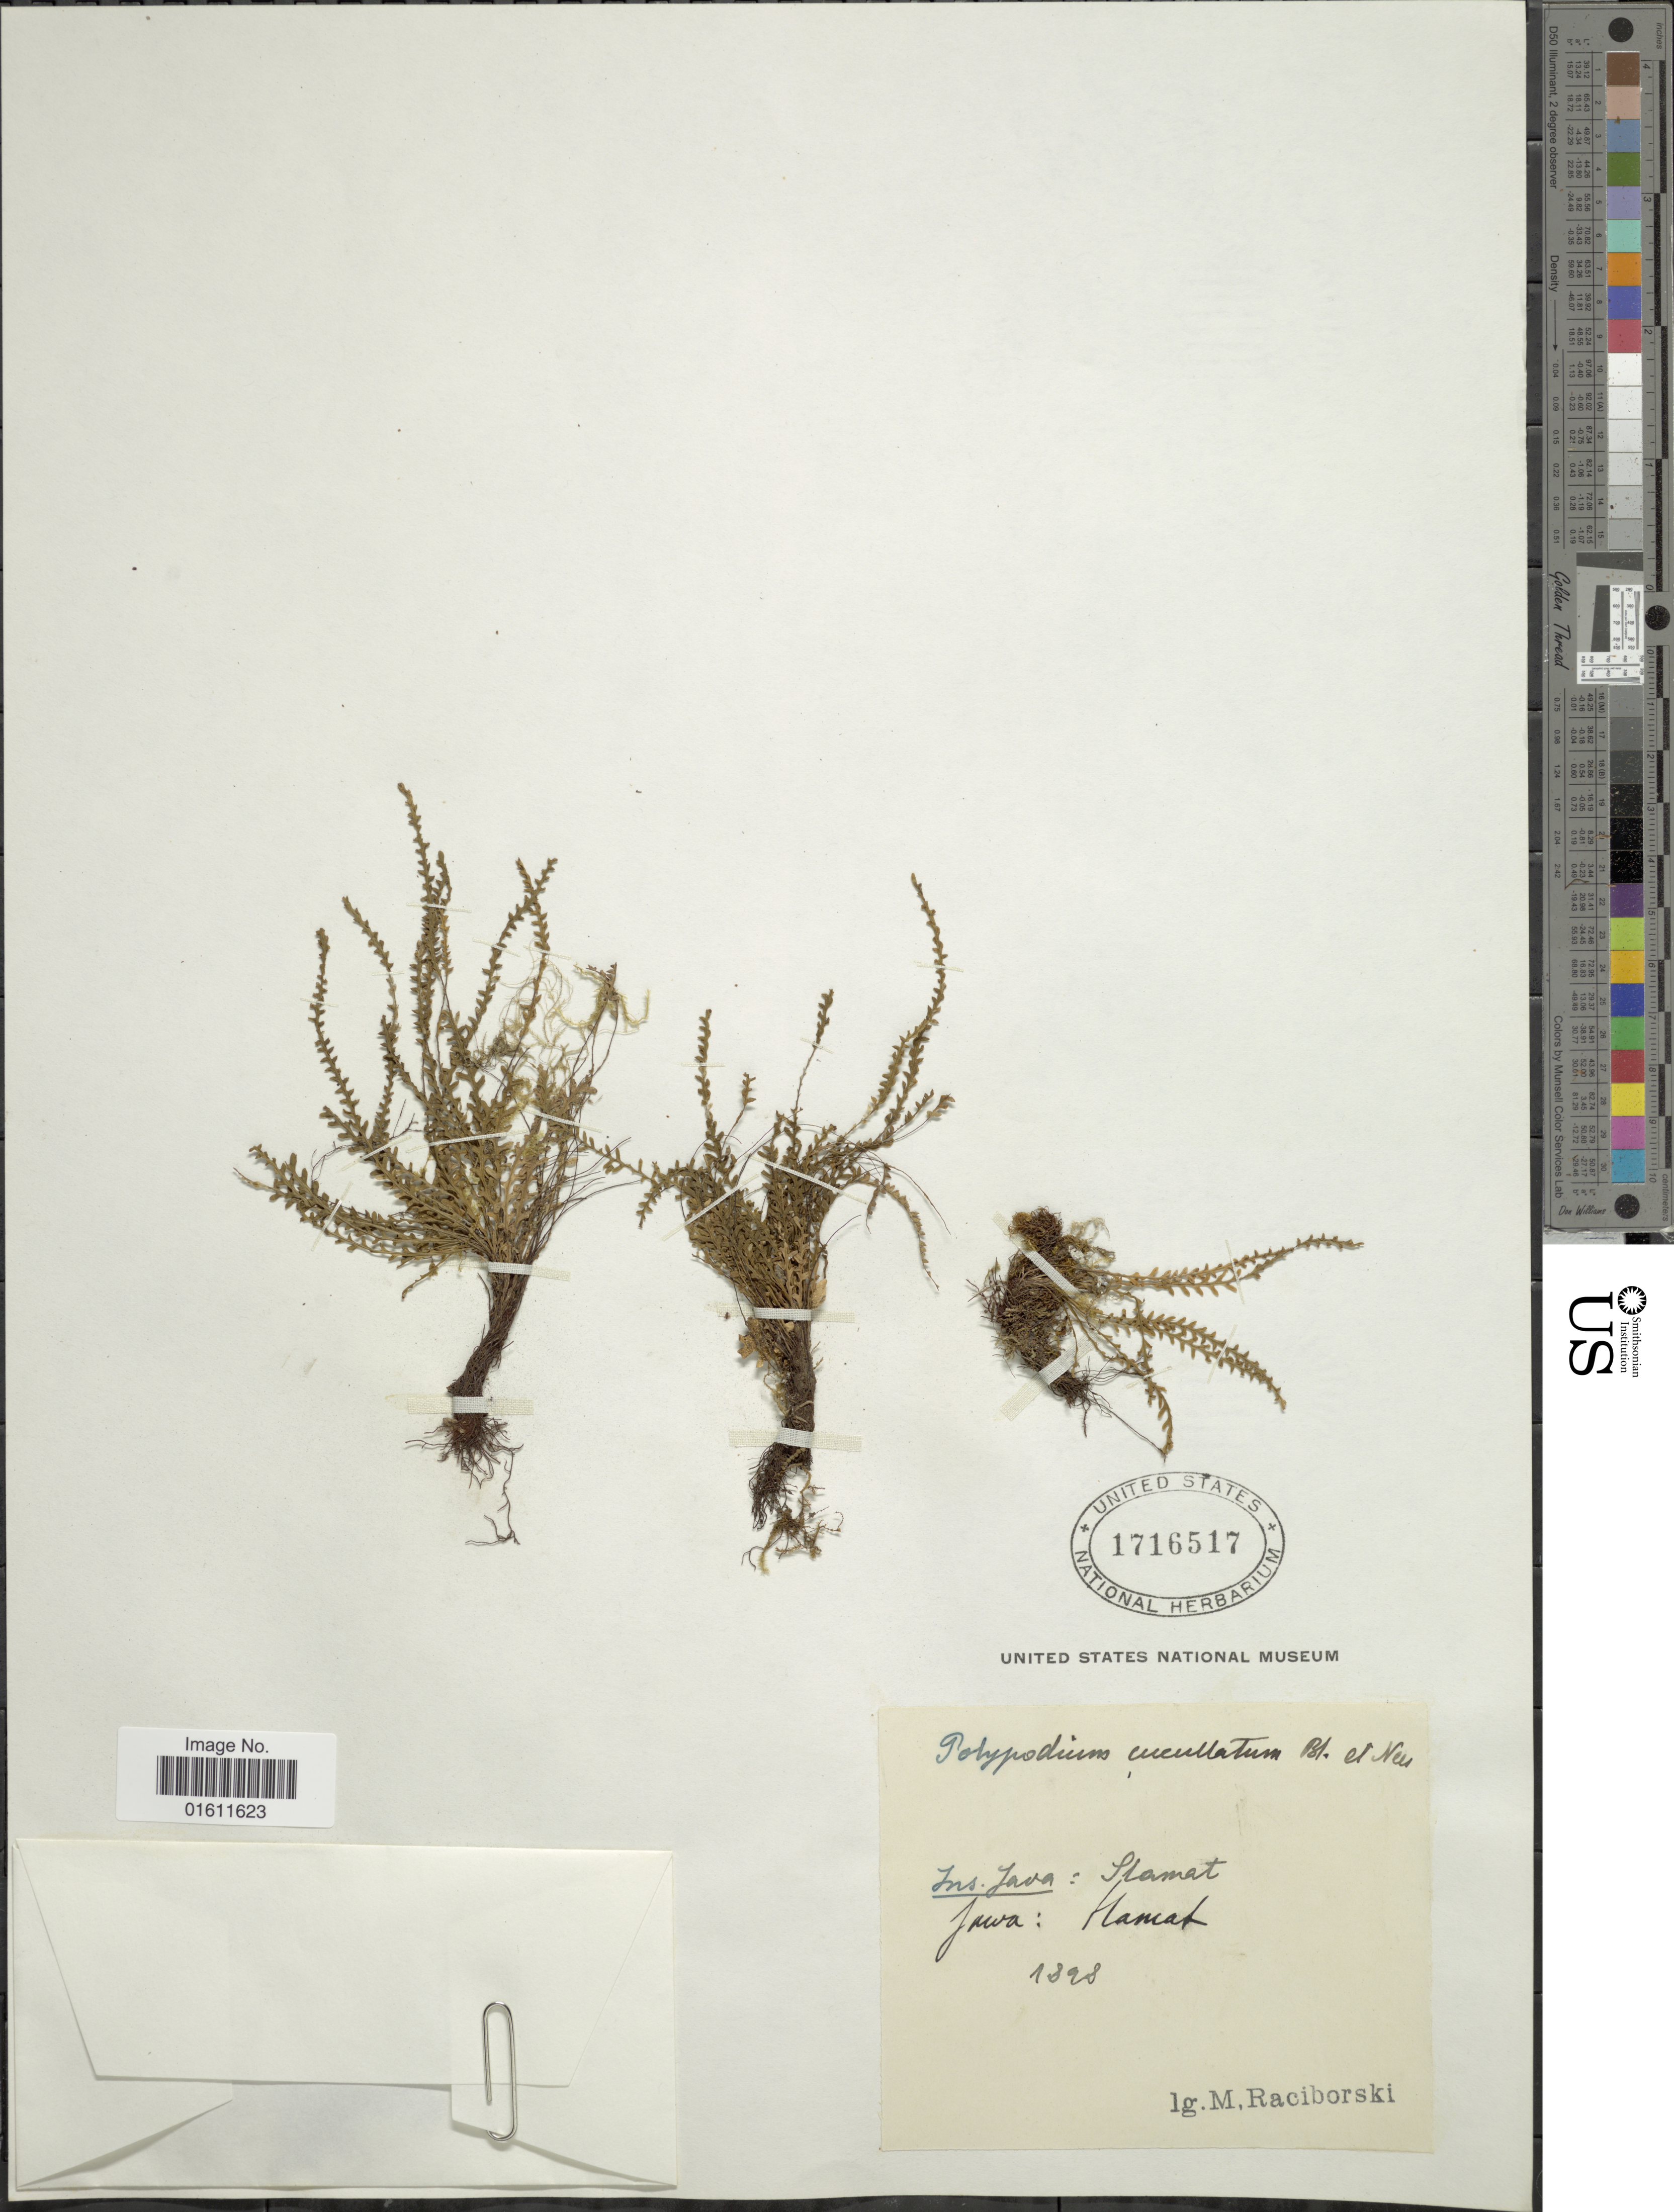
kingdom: Plantae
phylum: Tracheophyta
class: Polypodiopsida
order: Polypodiales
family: Polypodiaceae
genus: Prosaptia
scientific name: Prosaptia cucullatus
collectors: M. Raciborski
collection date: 1898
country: Indonesia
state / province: Java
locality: Ins. Java: Slamat, Java: Hamat. [interpreted]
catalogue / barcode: US 1716517